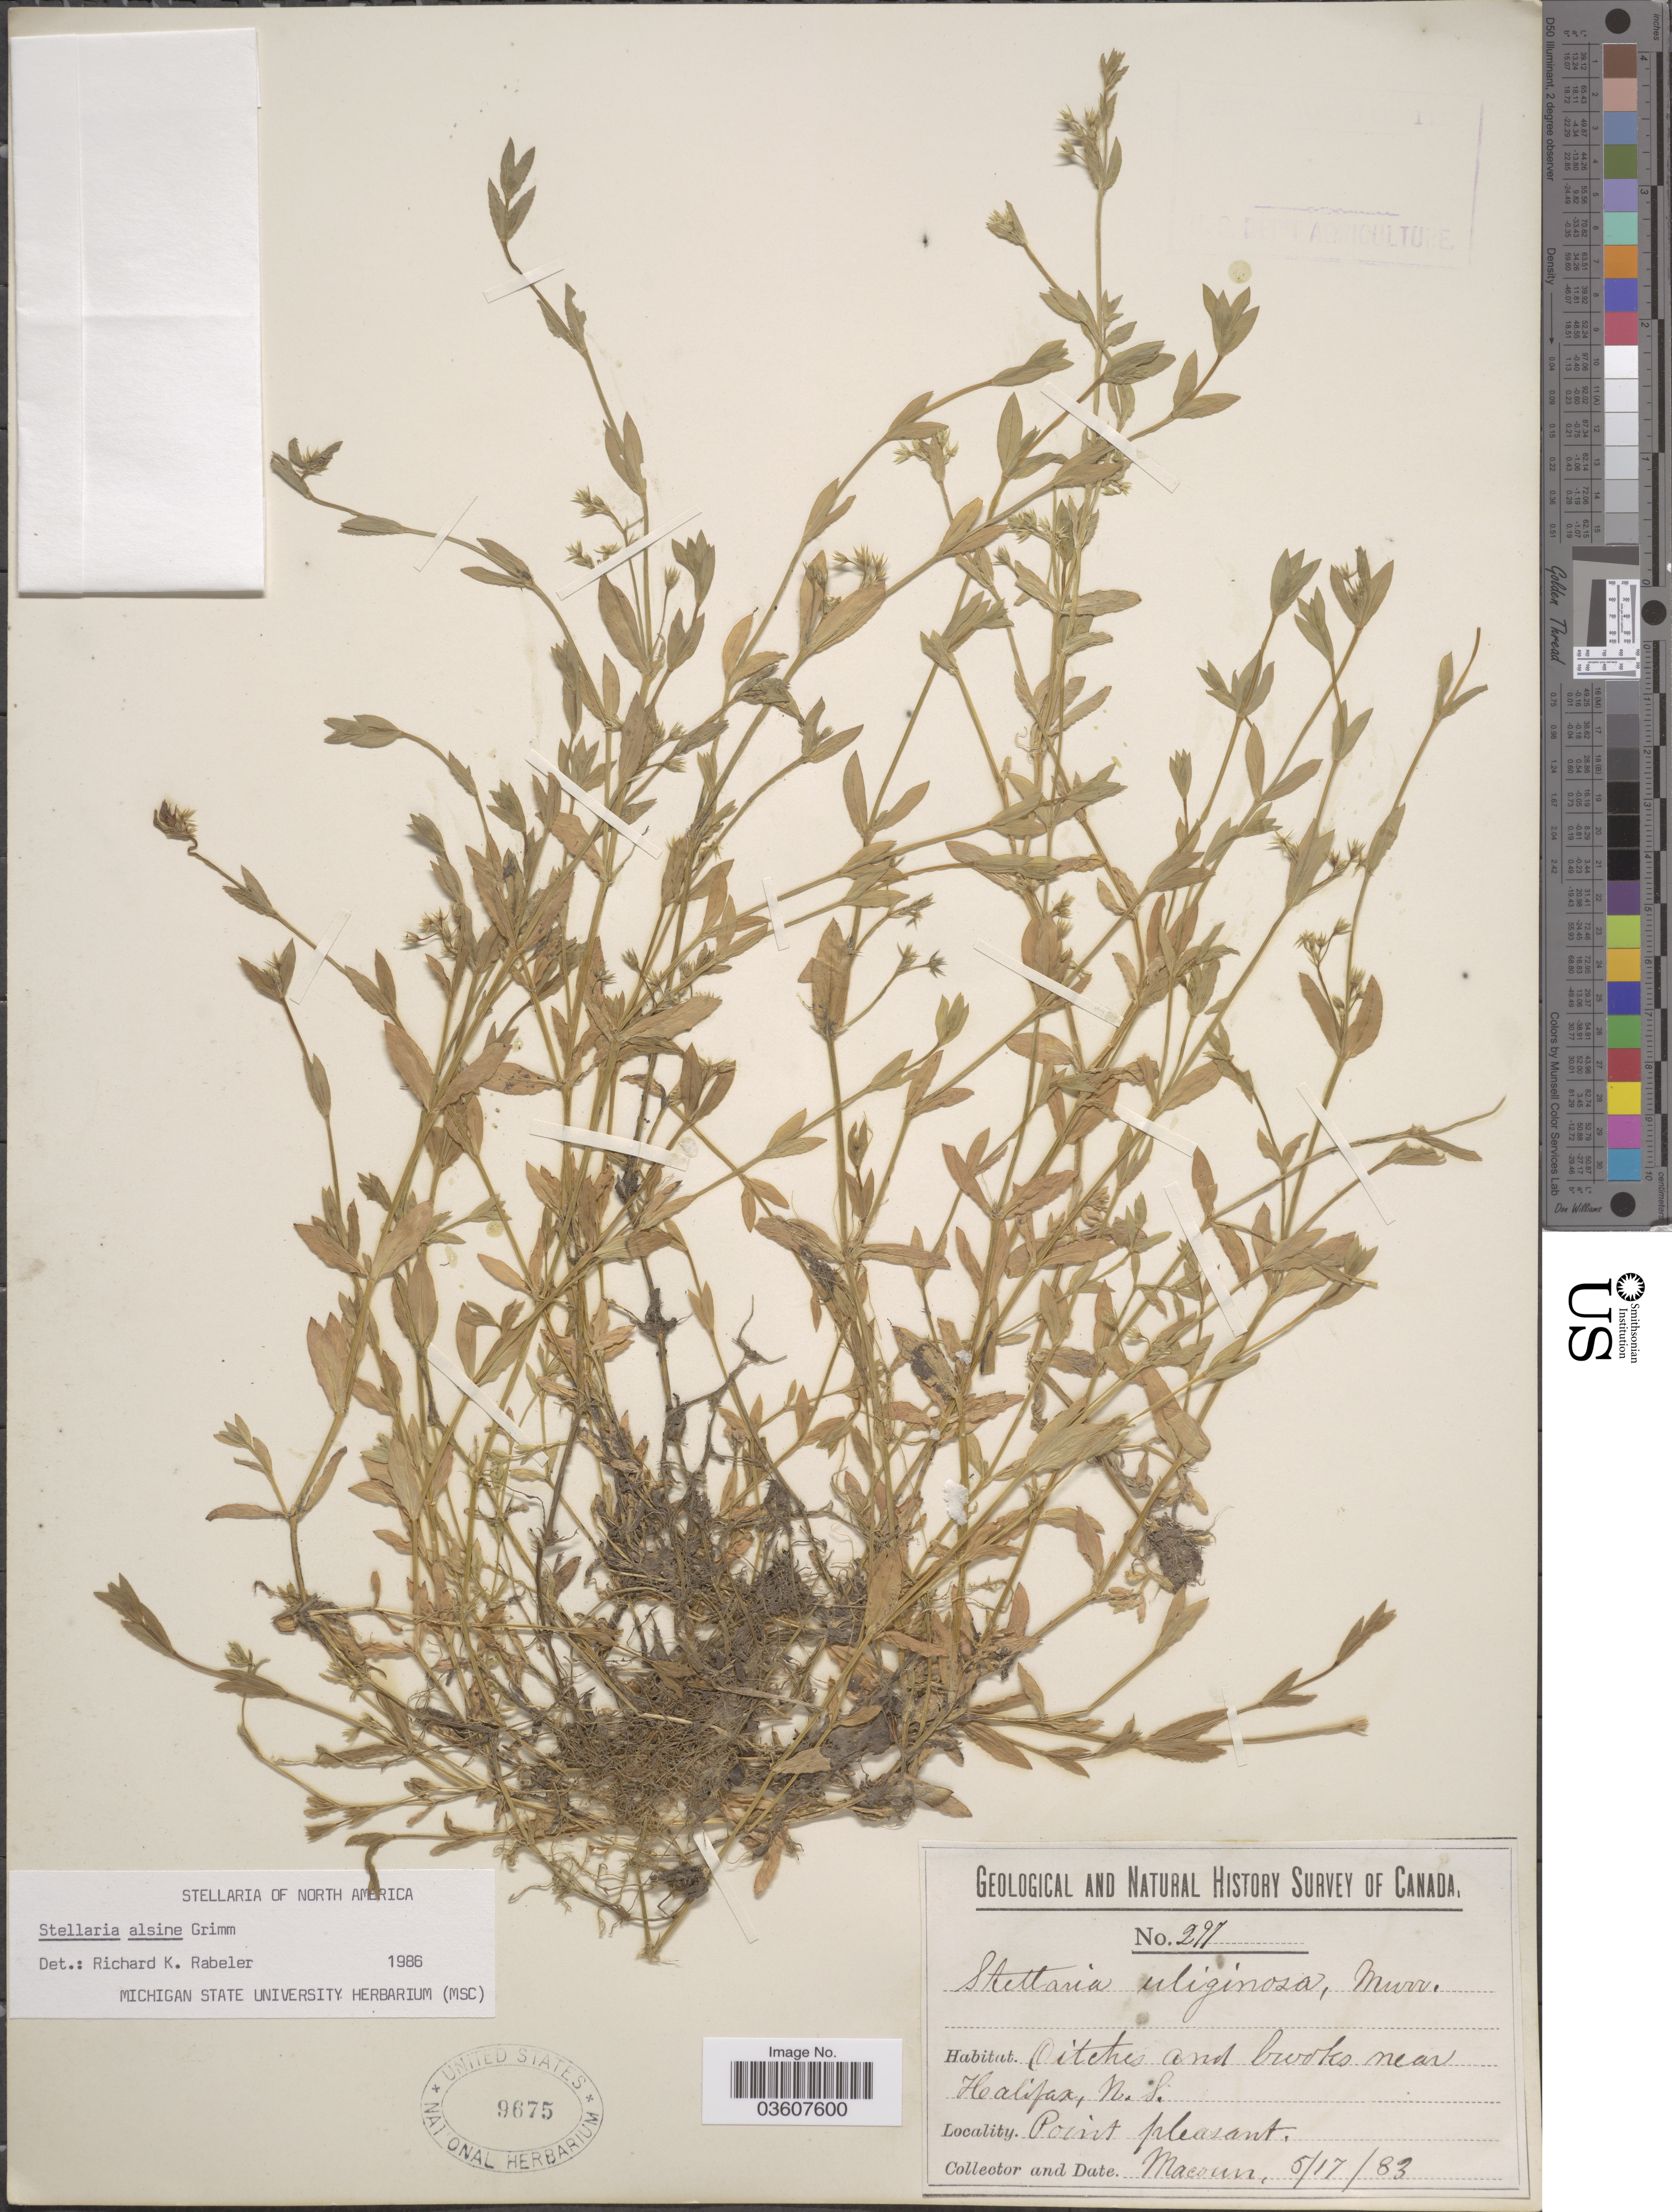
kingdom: Plantae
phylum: Tracheophyta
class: Magnoliopsida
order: Caryophyllales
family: Caryophyllaceae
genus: Stellaria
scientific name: Stellaria alsine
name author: Grimm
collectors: -- Macoun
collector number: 297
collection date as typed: Transcribed d/m/y: 17/5/83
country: Canada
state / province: Nova Scotia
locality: Ditches and brooks near Halifax, N.S. Point pleasant.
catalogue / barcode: US 9675